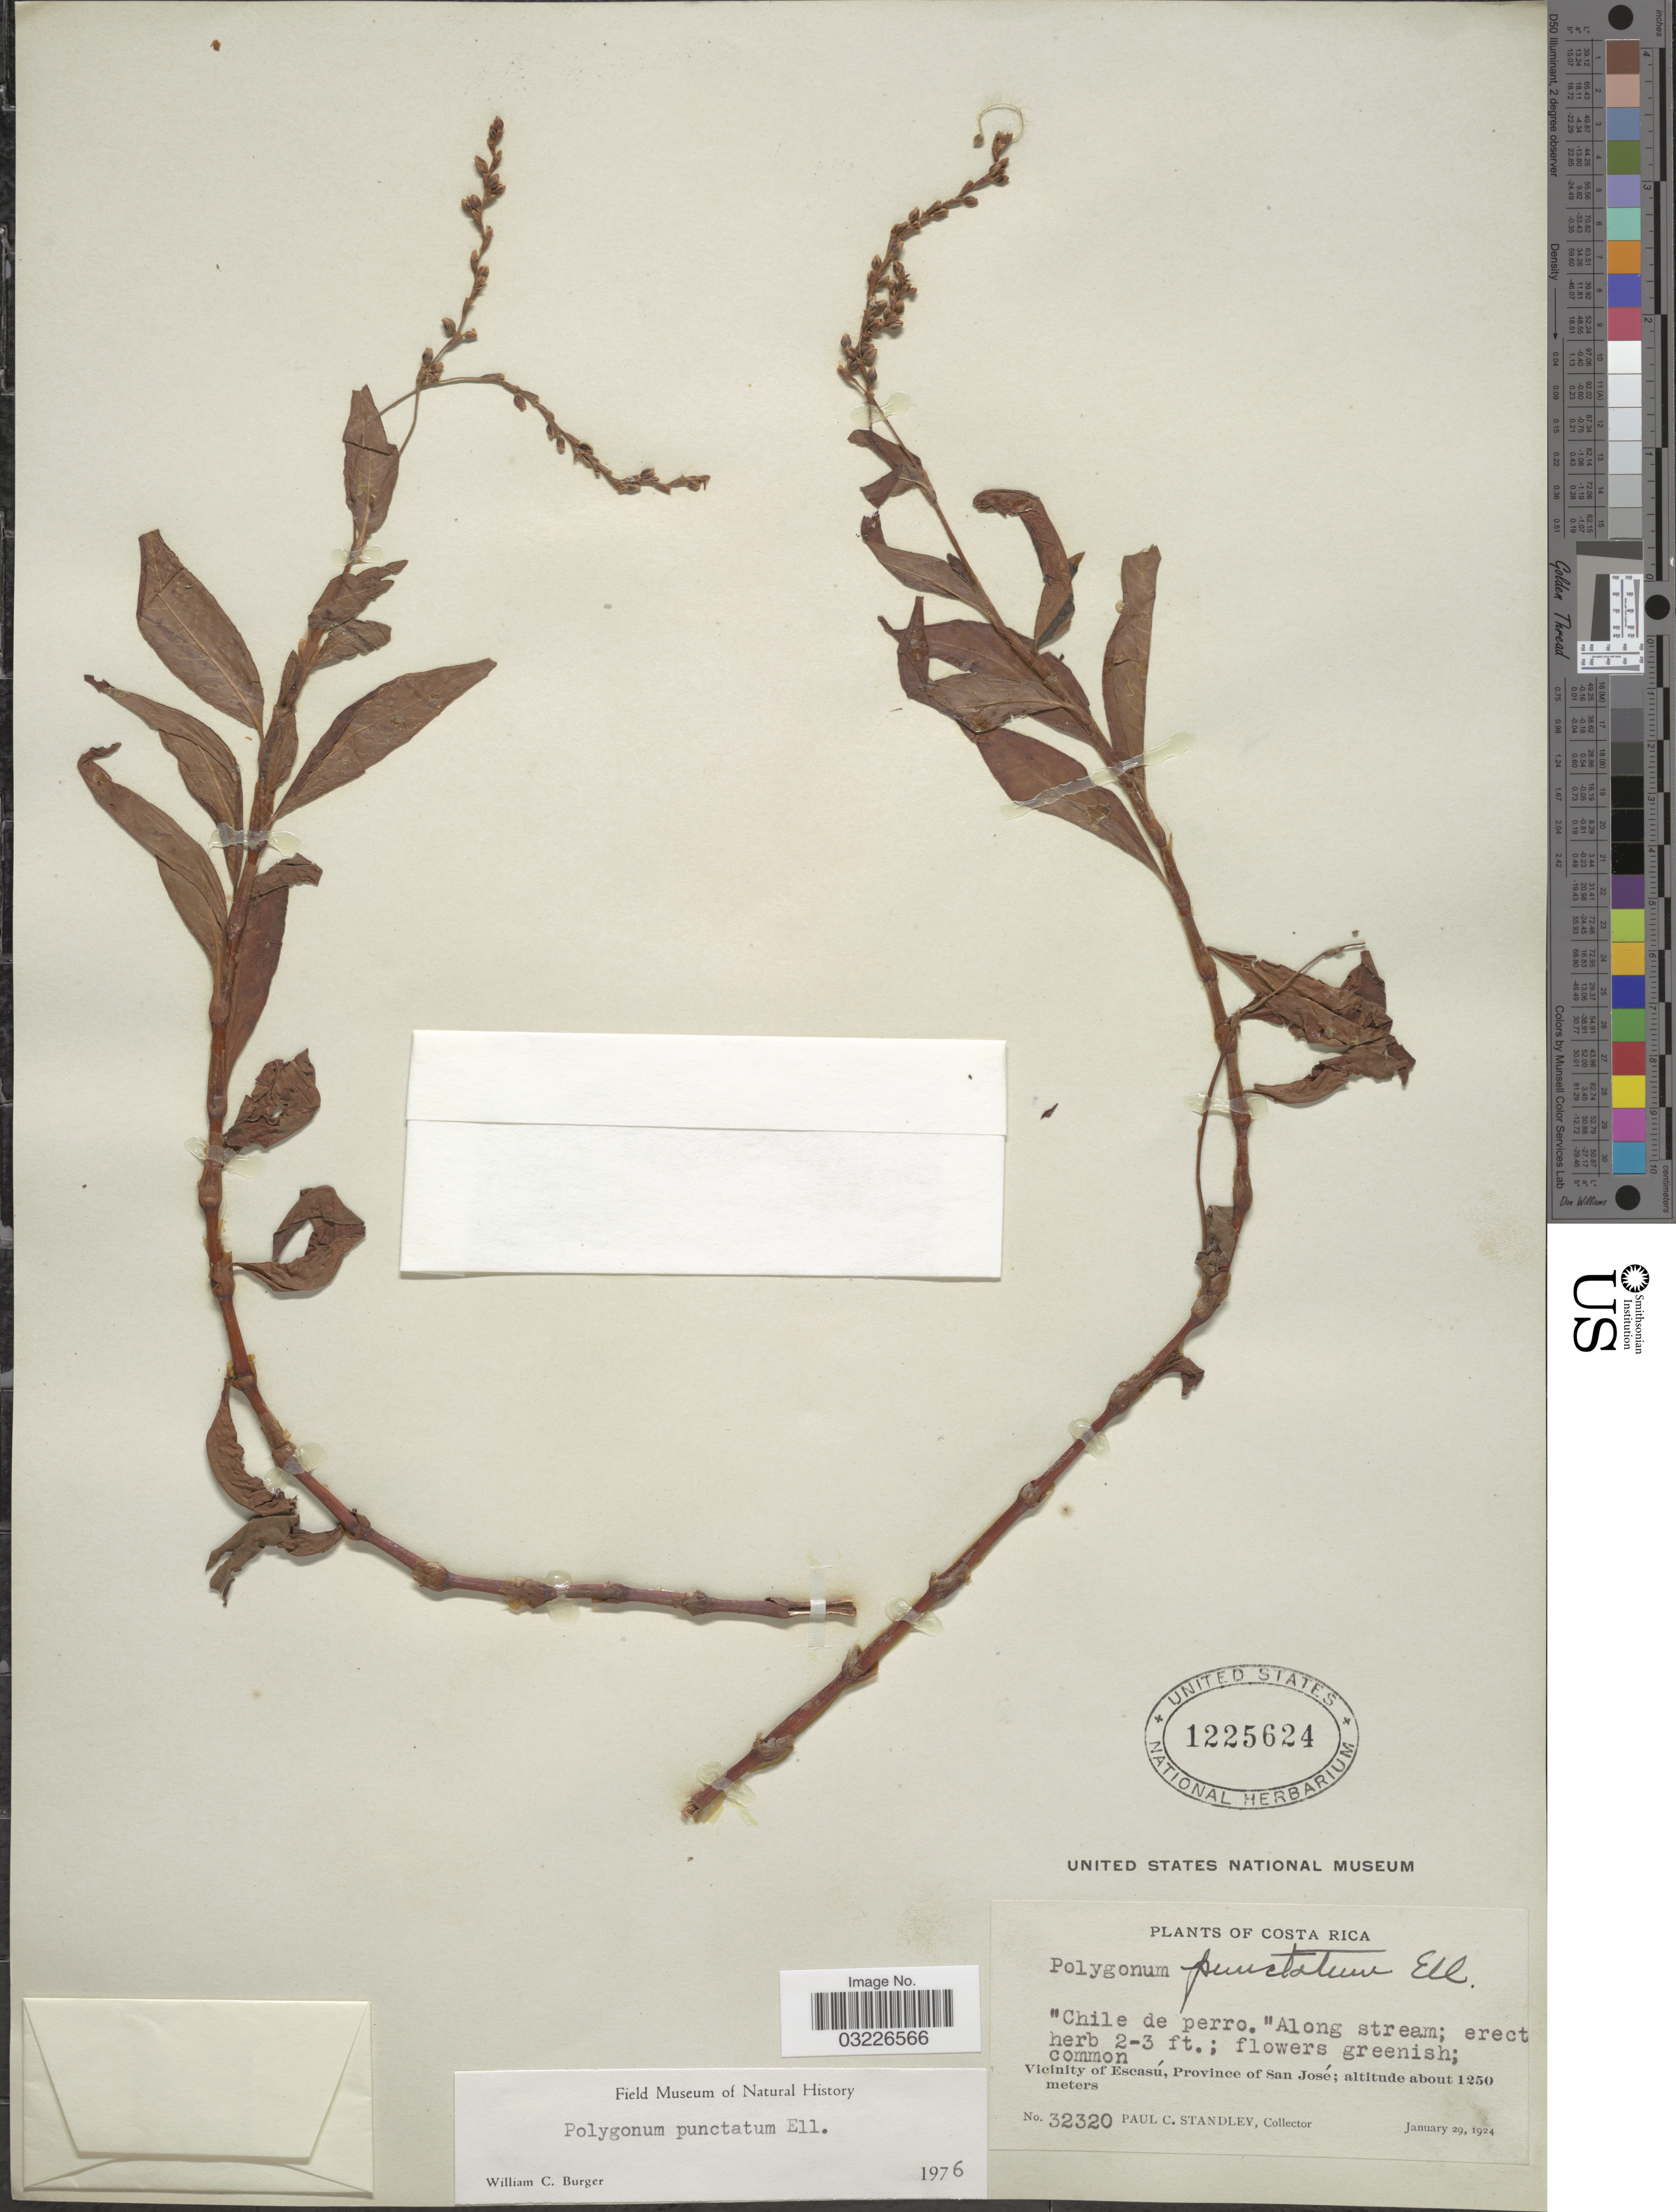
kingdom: Plantae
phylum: Tracheophyta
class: Magnoliopsida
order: Caryophyllales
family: Polygonaceae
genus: Persicaria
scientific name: Persicaria punctata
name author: (Elliott) Small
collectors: P. C. Standley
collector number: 32320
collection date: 1924-01-29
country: Costa Rica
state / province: San José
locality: Vicinity of Escasú.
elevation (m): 1250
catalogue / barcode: US 1225624